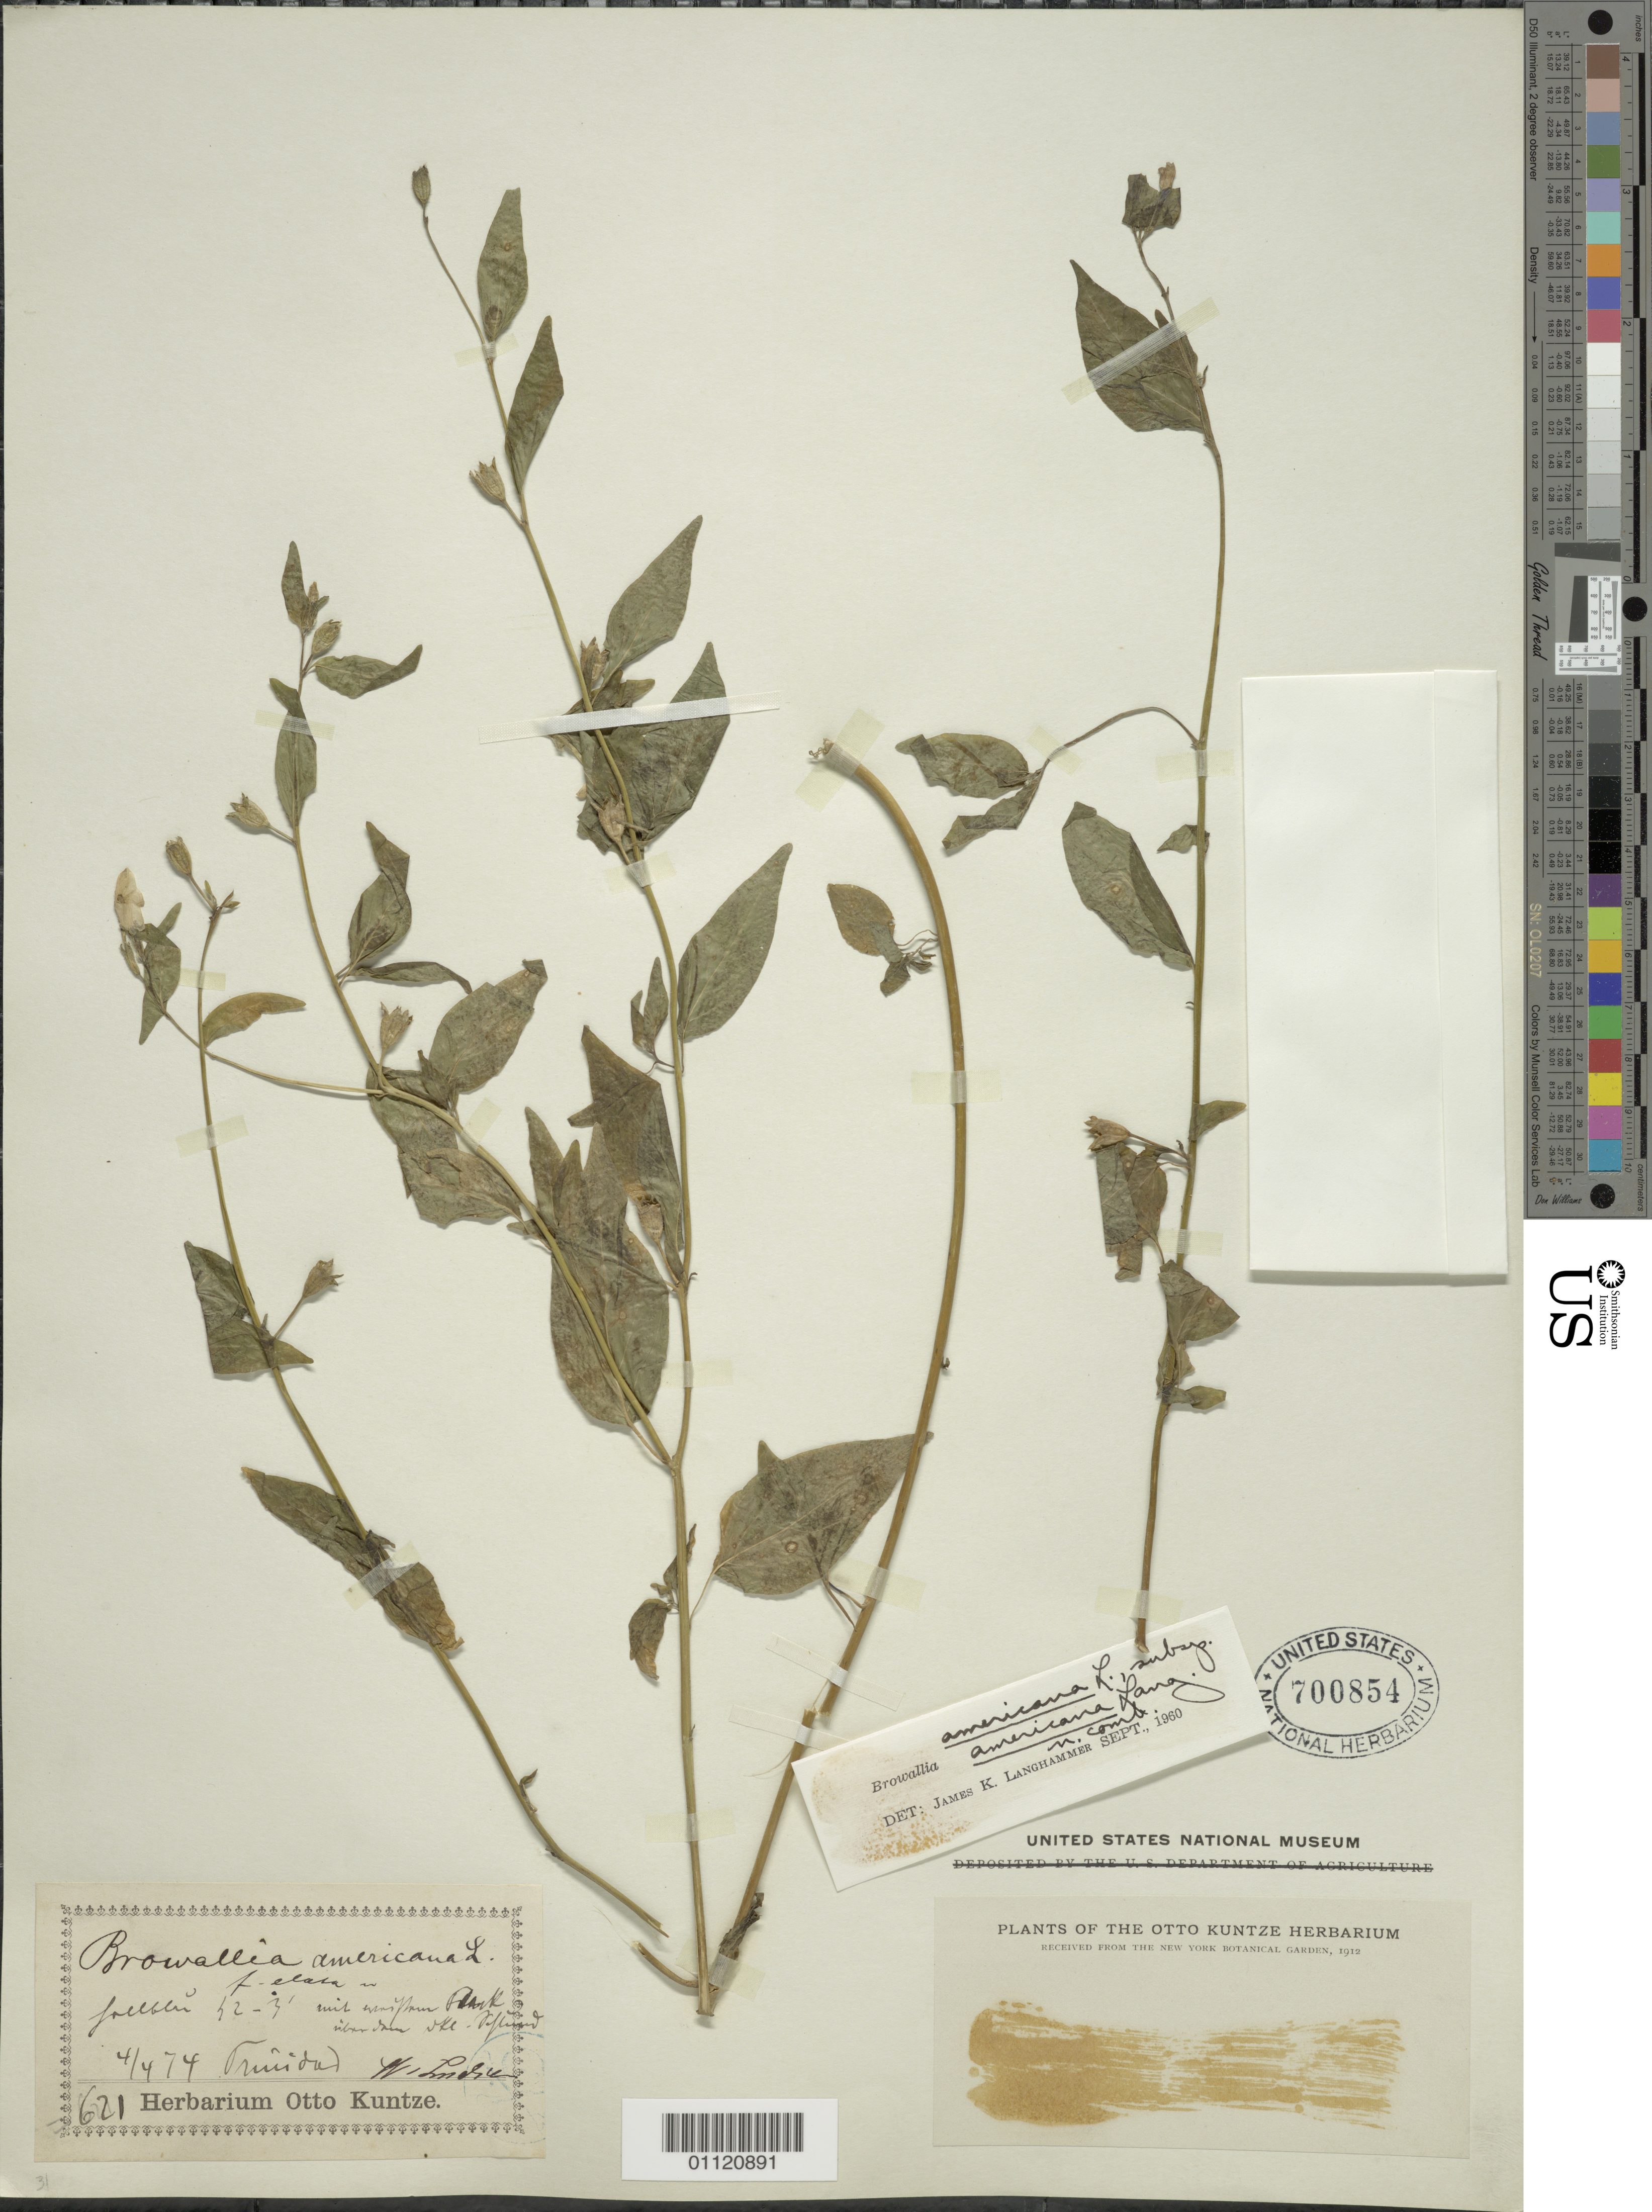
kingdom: Plantae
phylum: Tracheophyta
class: Magnoliopsida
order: Solanales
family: Solanaceae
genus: Browallia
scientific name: Browallia americana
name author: L.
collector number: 621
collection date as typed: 04 Apr 1874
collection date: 1874-04-04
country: Trinidad and Tobago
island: Trinidad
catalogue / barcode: US 700854